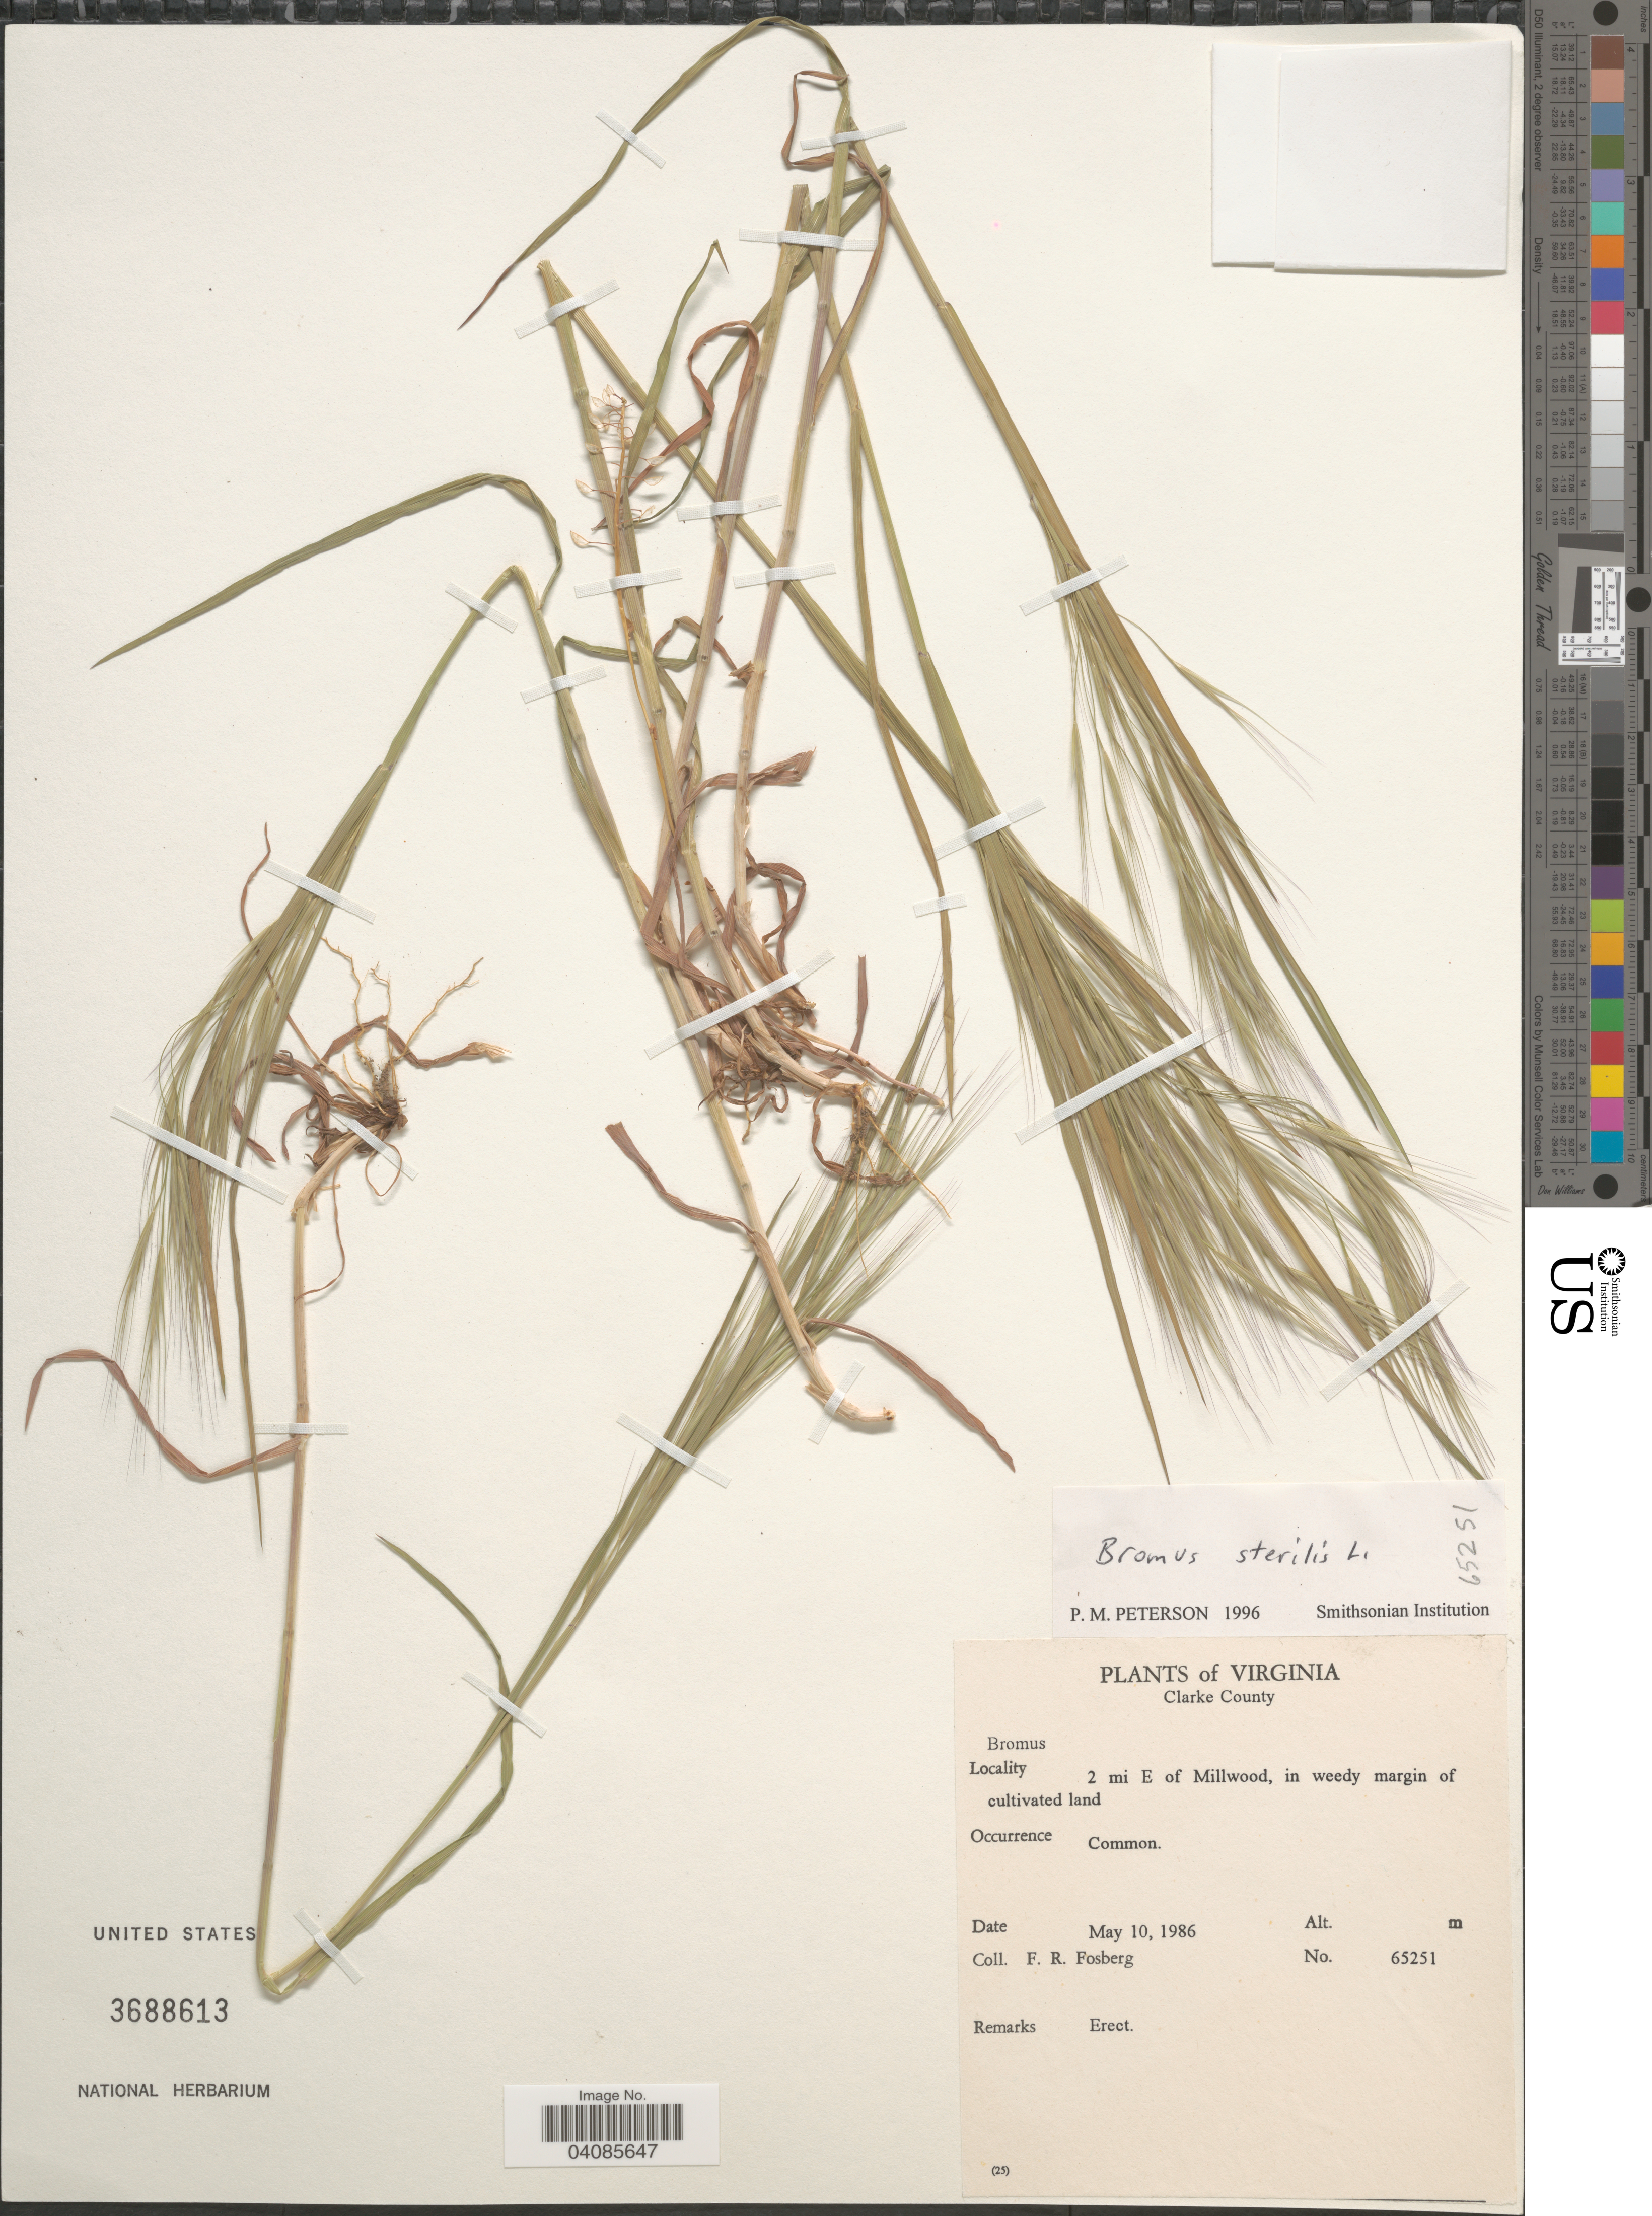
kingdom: Plantae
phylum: Tracheophyta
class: Liliopsida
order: Poales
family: Poaceae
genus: Bromus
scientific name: Bromus sterilis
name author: L.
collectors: F. R. Fosberg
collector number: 65251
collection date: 1986-05-10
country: United States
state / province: Virginia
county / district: Clarke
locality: Clarke County. 2 mi E of Millwood, in weedy margin of cultivated land.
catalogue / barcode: US 3688613